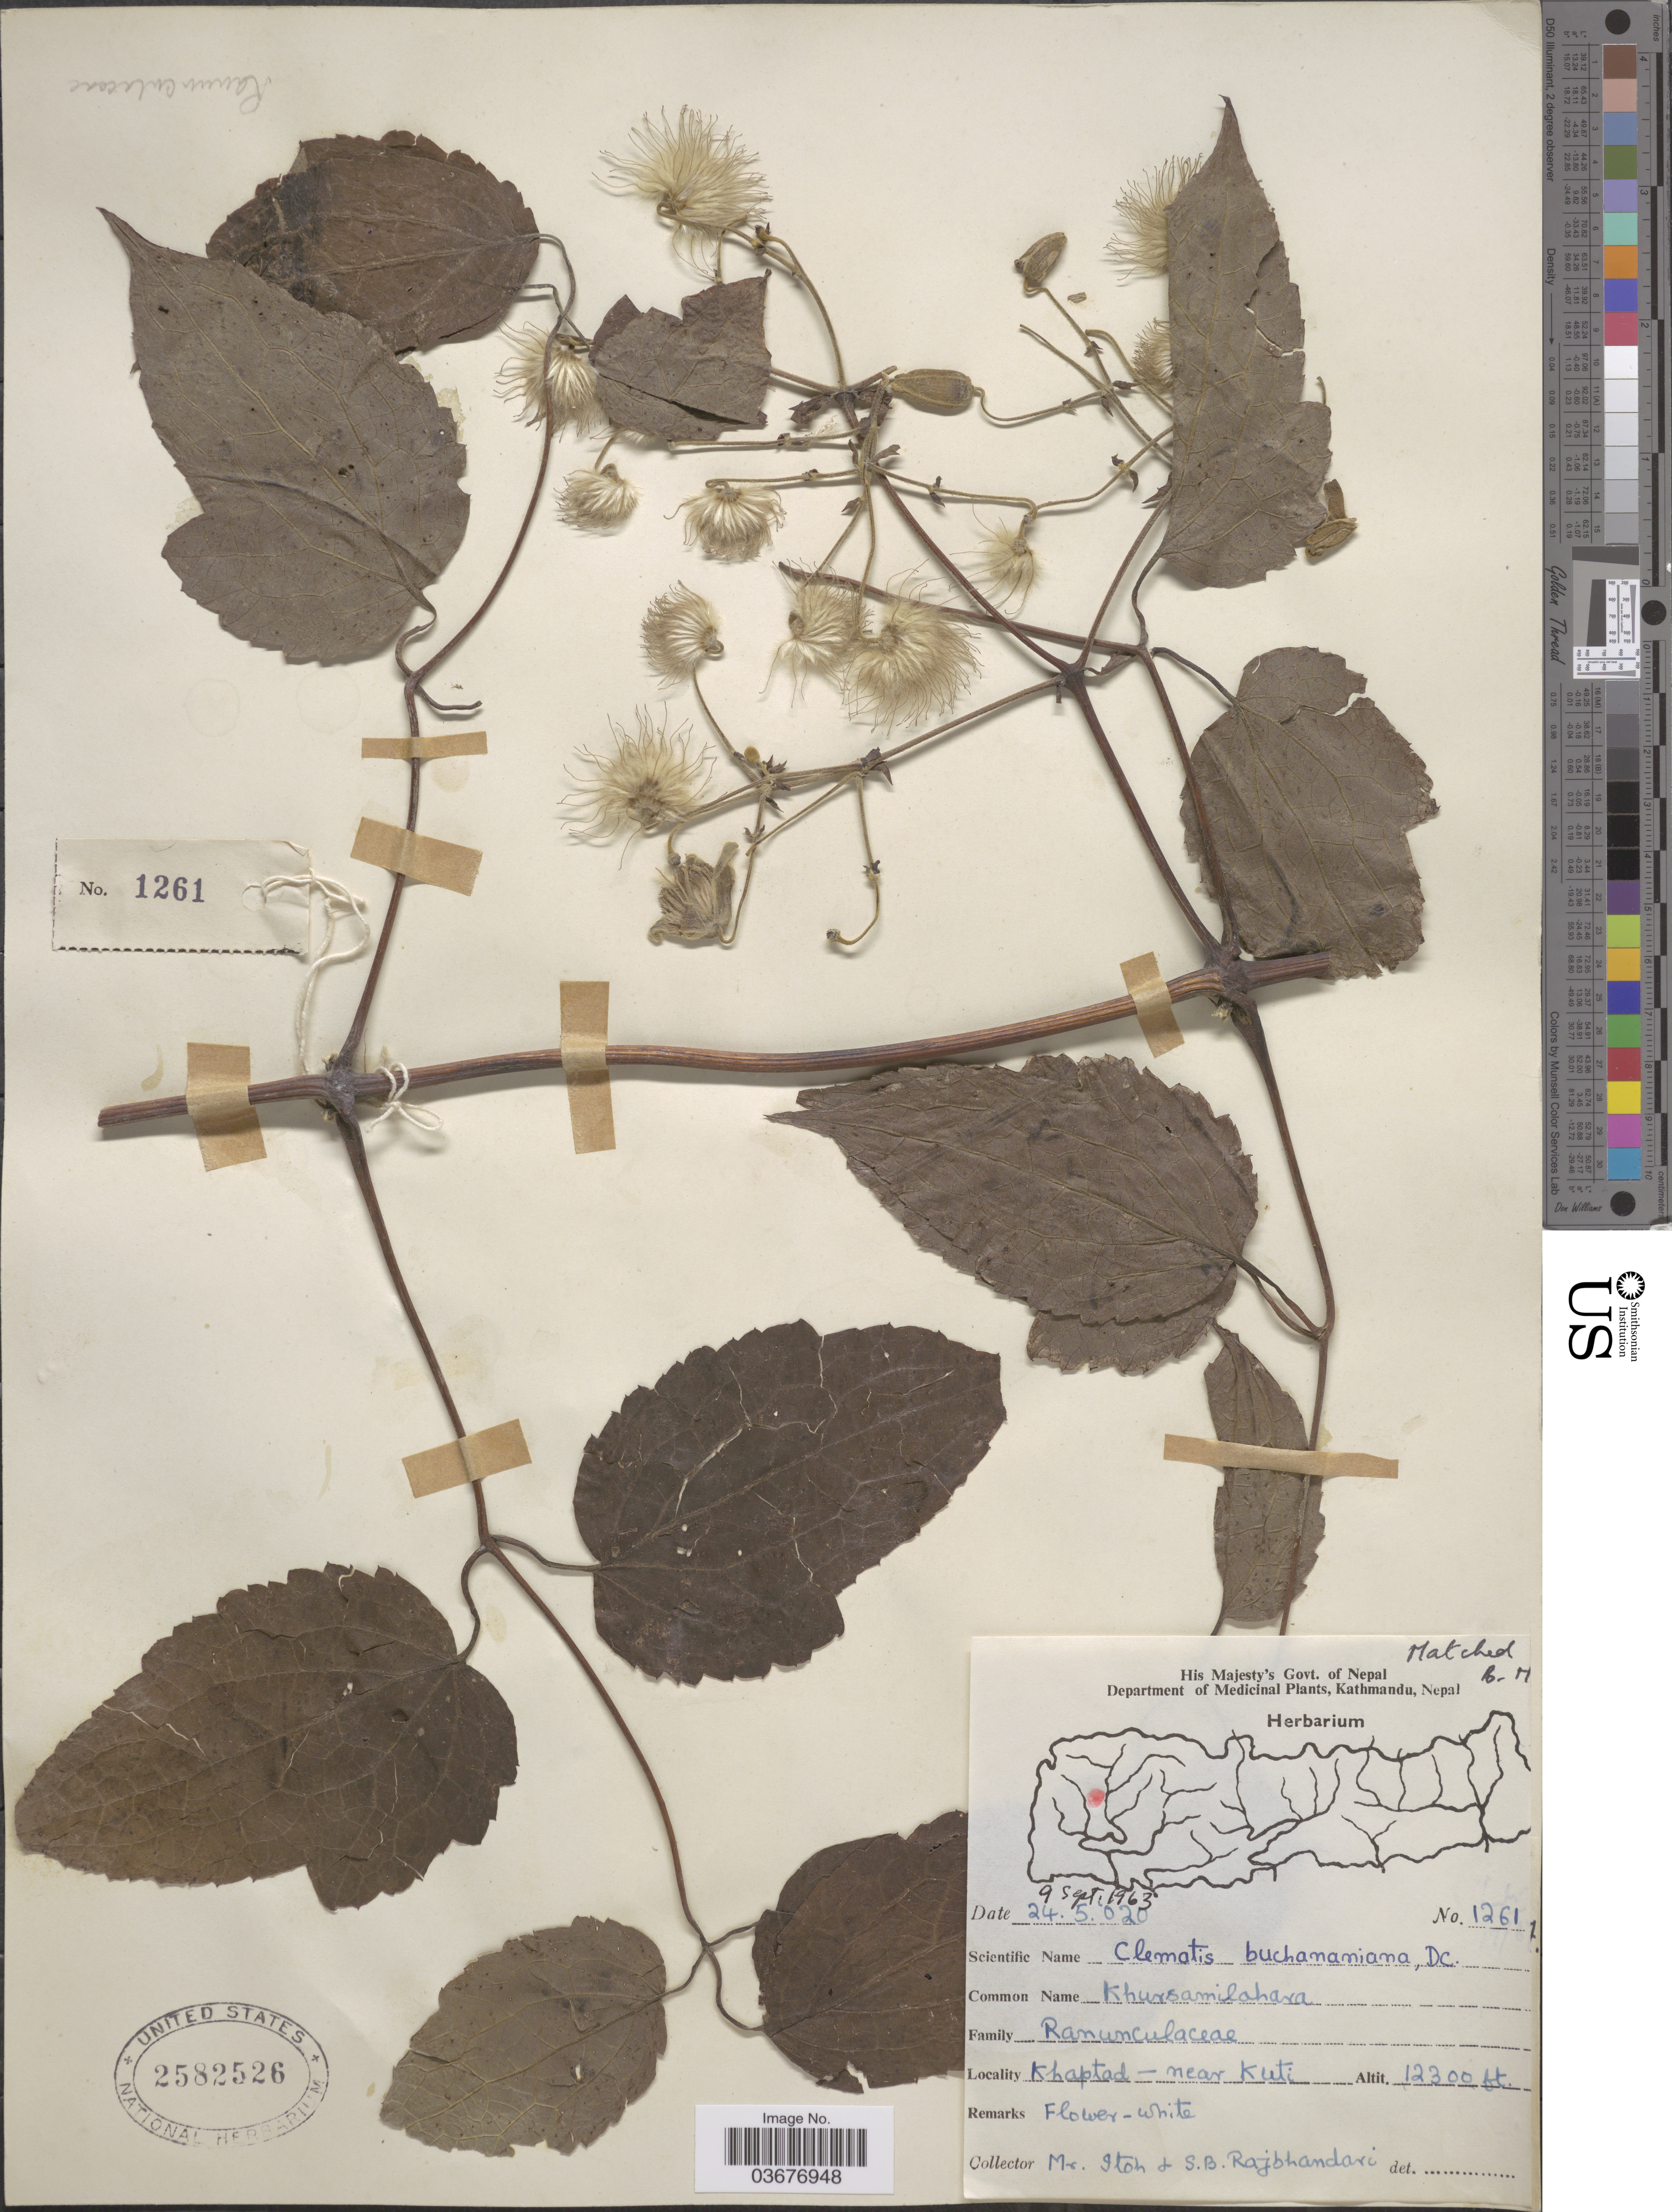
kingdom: Plantae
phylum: Tracheophyta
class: Magnoliopsida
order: Ranunculales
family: Ranunculaceae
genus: Clematis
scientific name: Clematis buchananiana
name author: DC.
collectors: -. Stoh & S. Rajbhandari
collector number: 1261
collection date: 1963-09-09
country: Nepal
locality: Khaptad - near Kuti.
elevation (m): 3749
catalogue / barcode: US 2582526